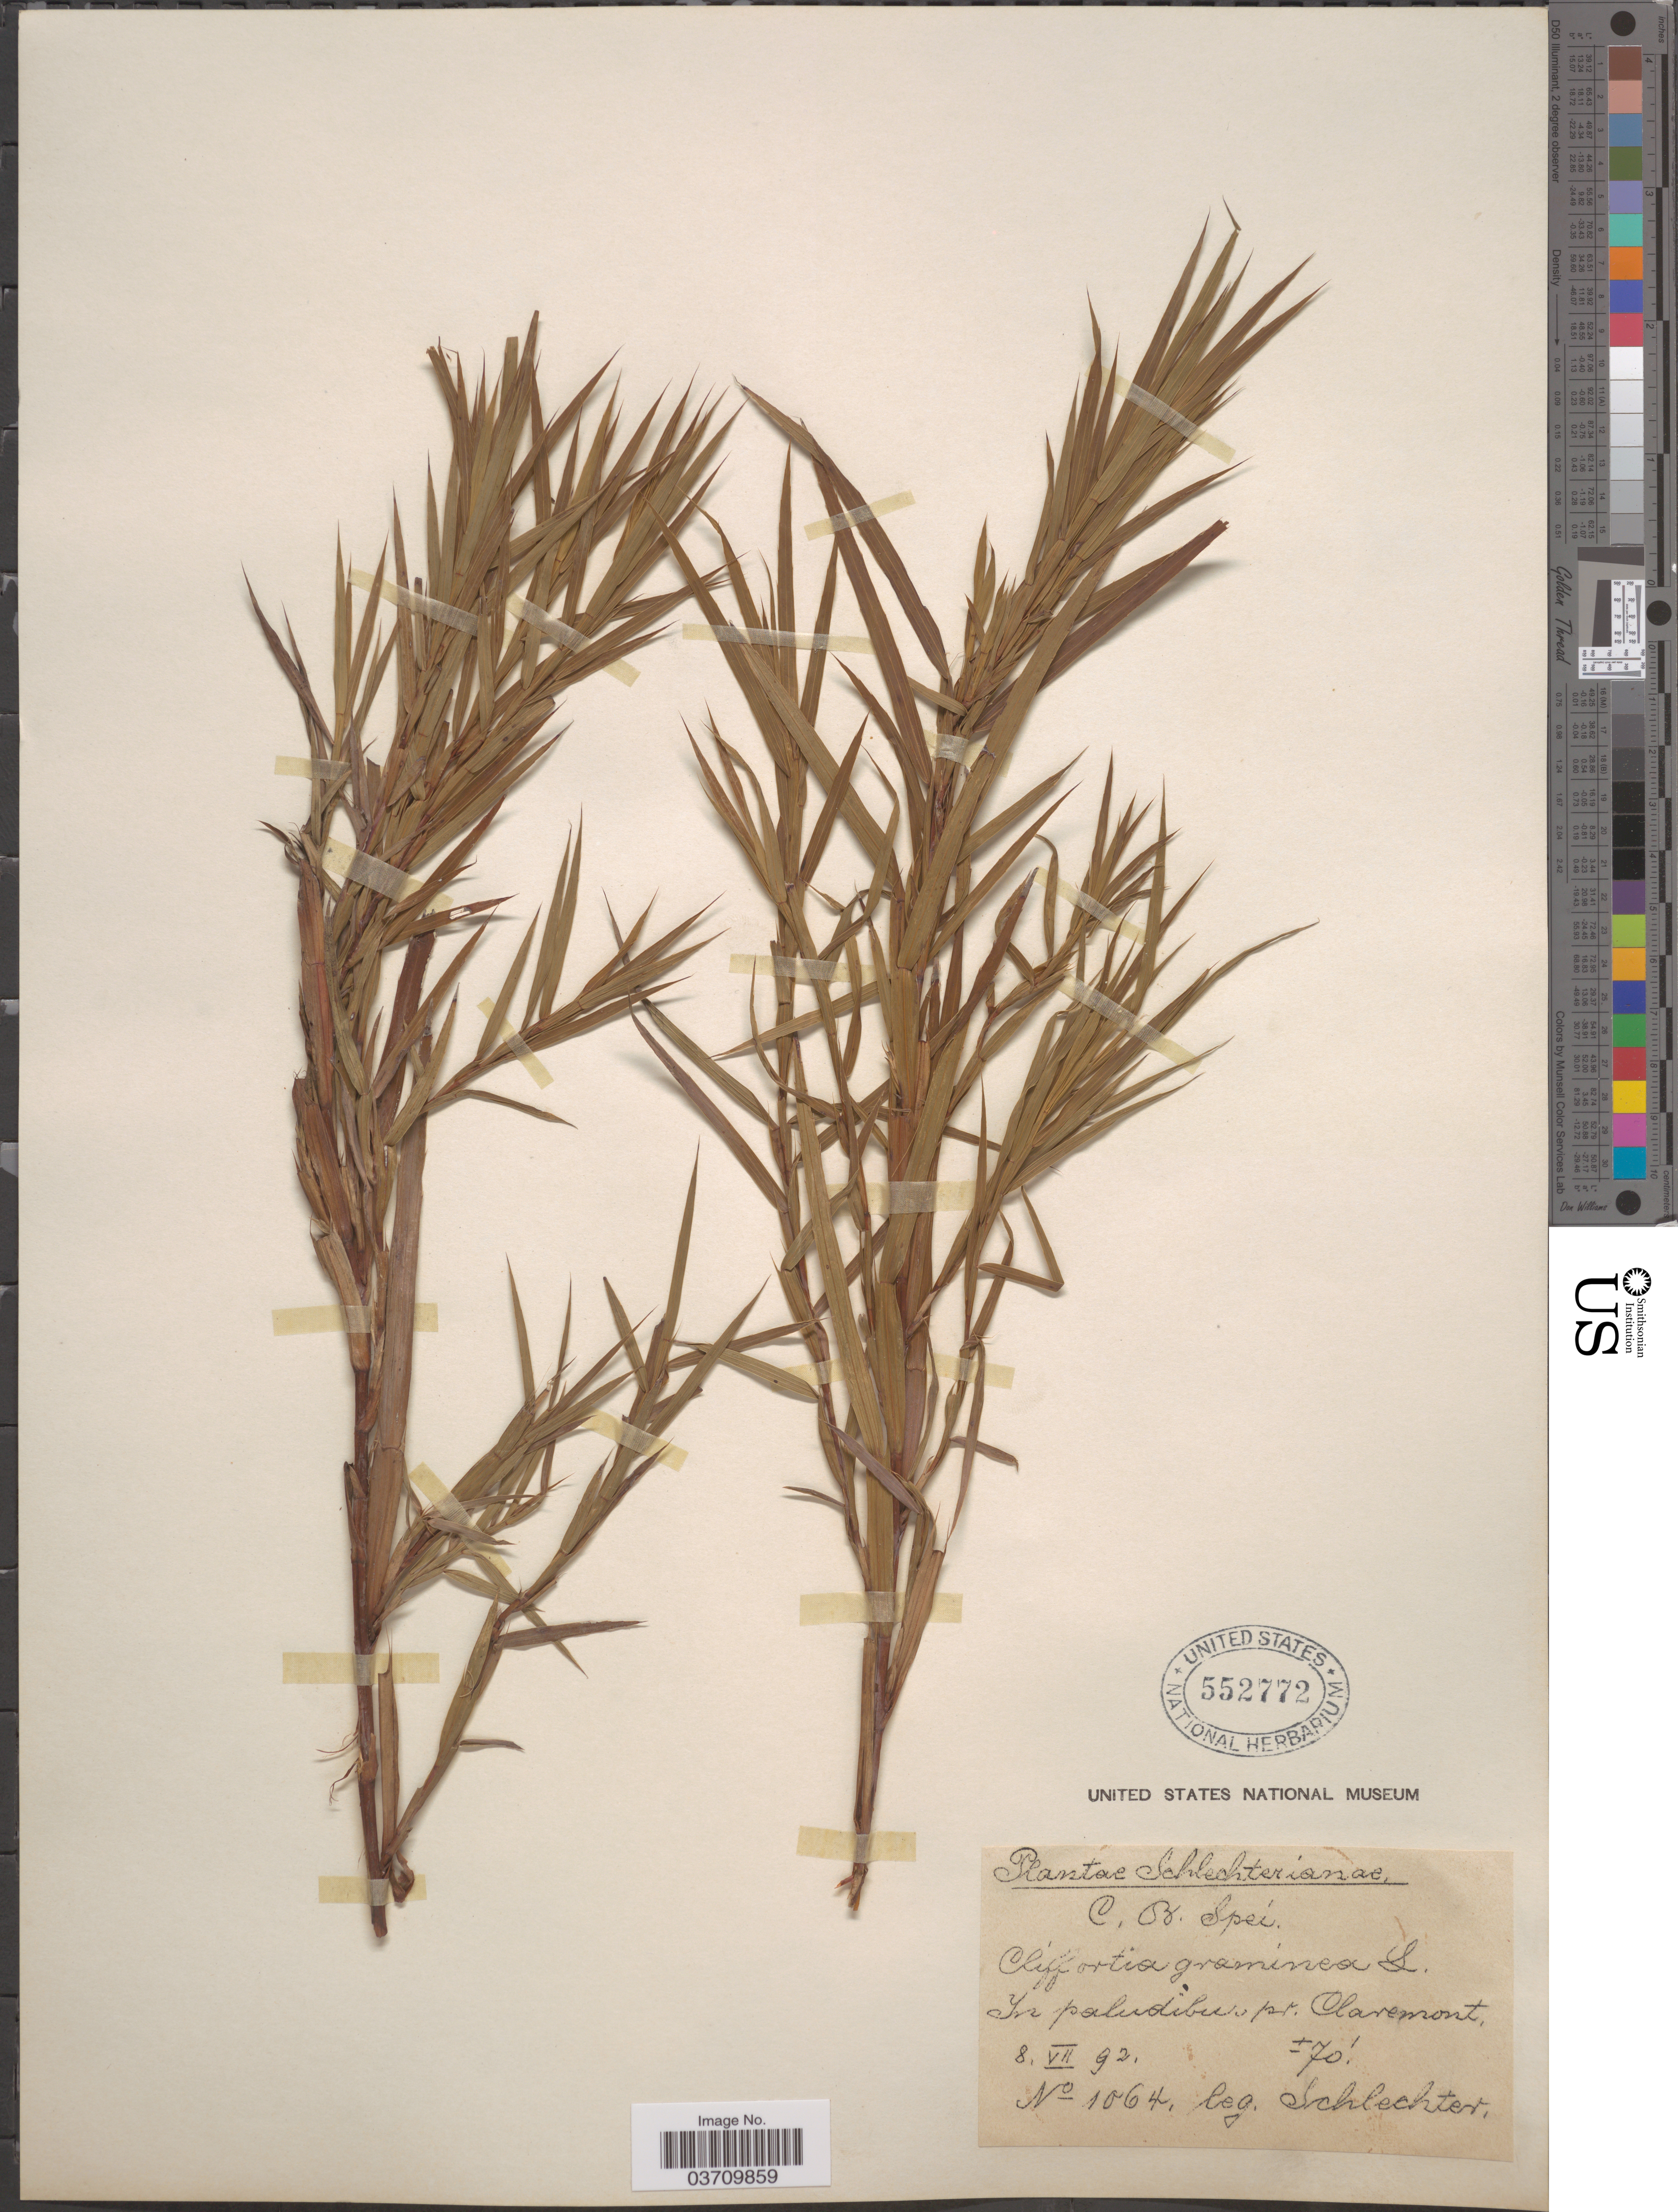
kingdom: Plantae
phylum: Tracheophyta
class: Magnoliopsida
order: Rosales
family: Rosaceae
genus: Cliffortia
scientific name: Cliffortia graminea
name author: L. f.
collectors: Schlechter, --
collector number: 1064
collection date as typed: Transcribed d/m/y: 8/7/92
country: South Africa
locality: C. B. Spei. In paludibus pr. Claremont.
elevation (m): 21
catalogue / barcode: US 552772